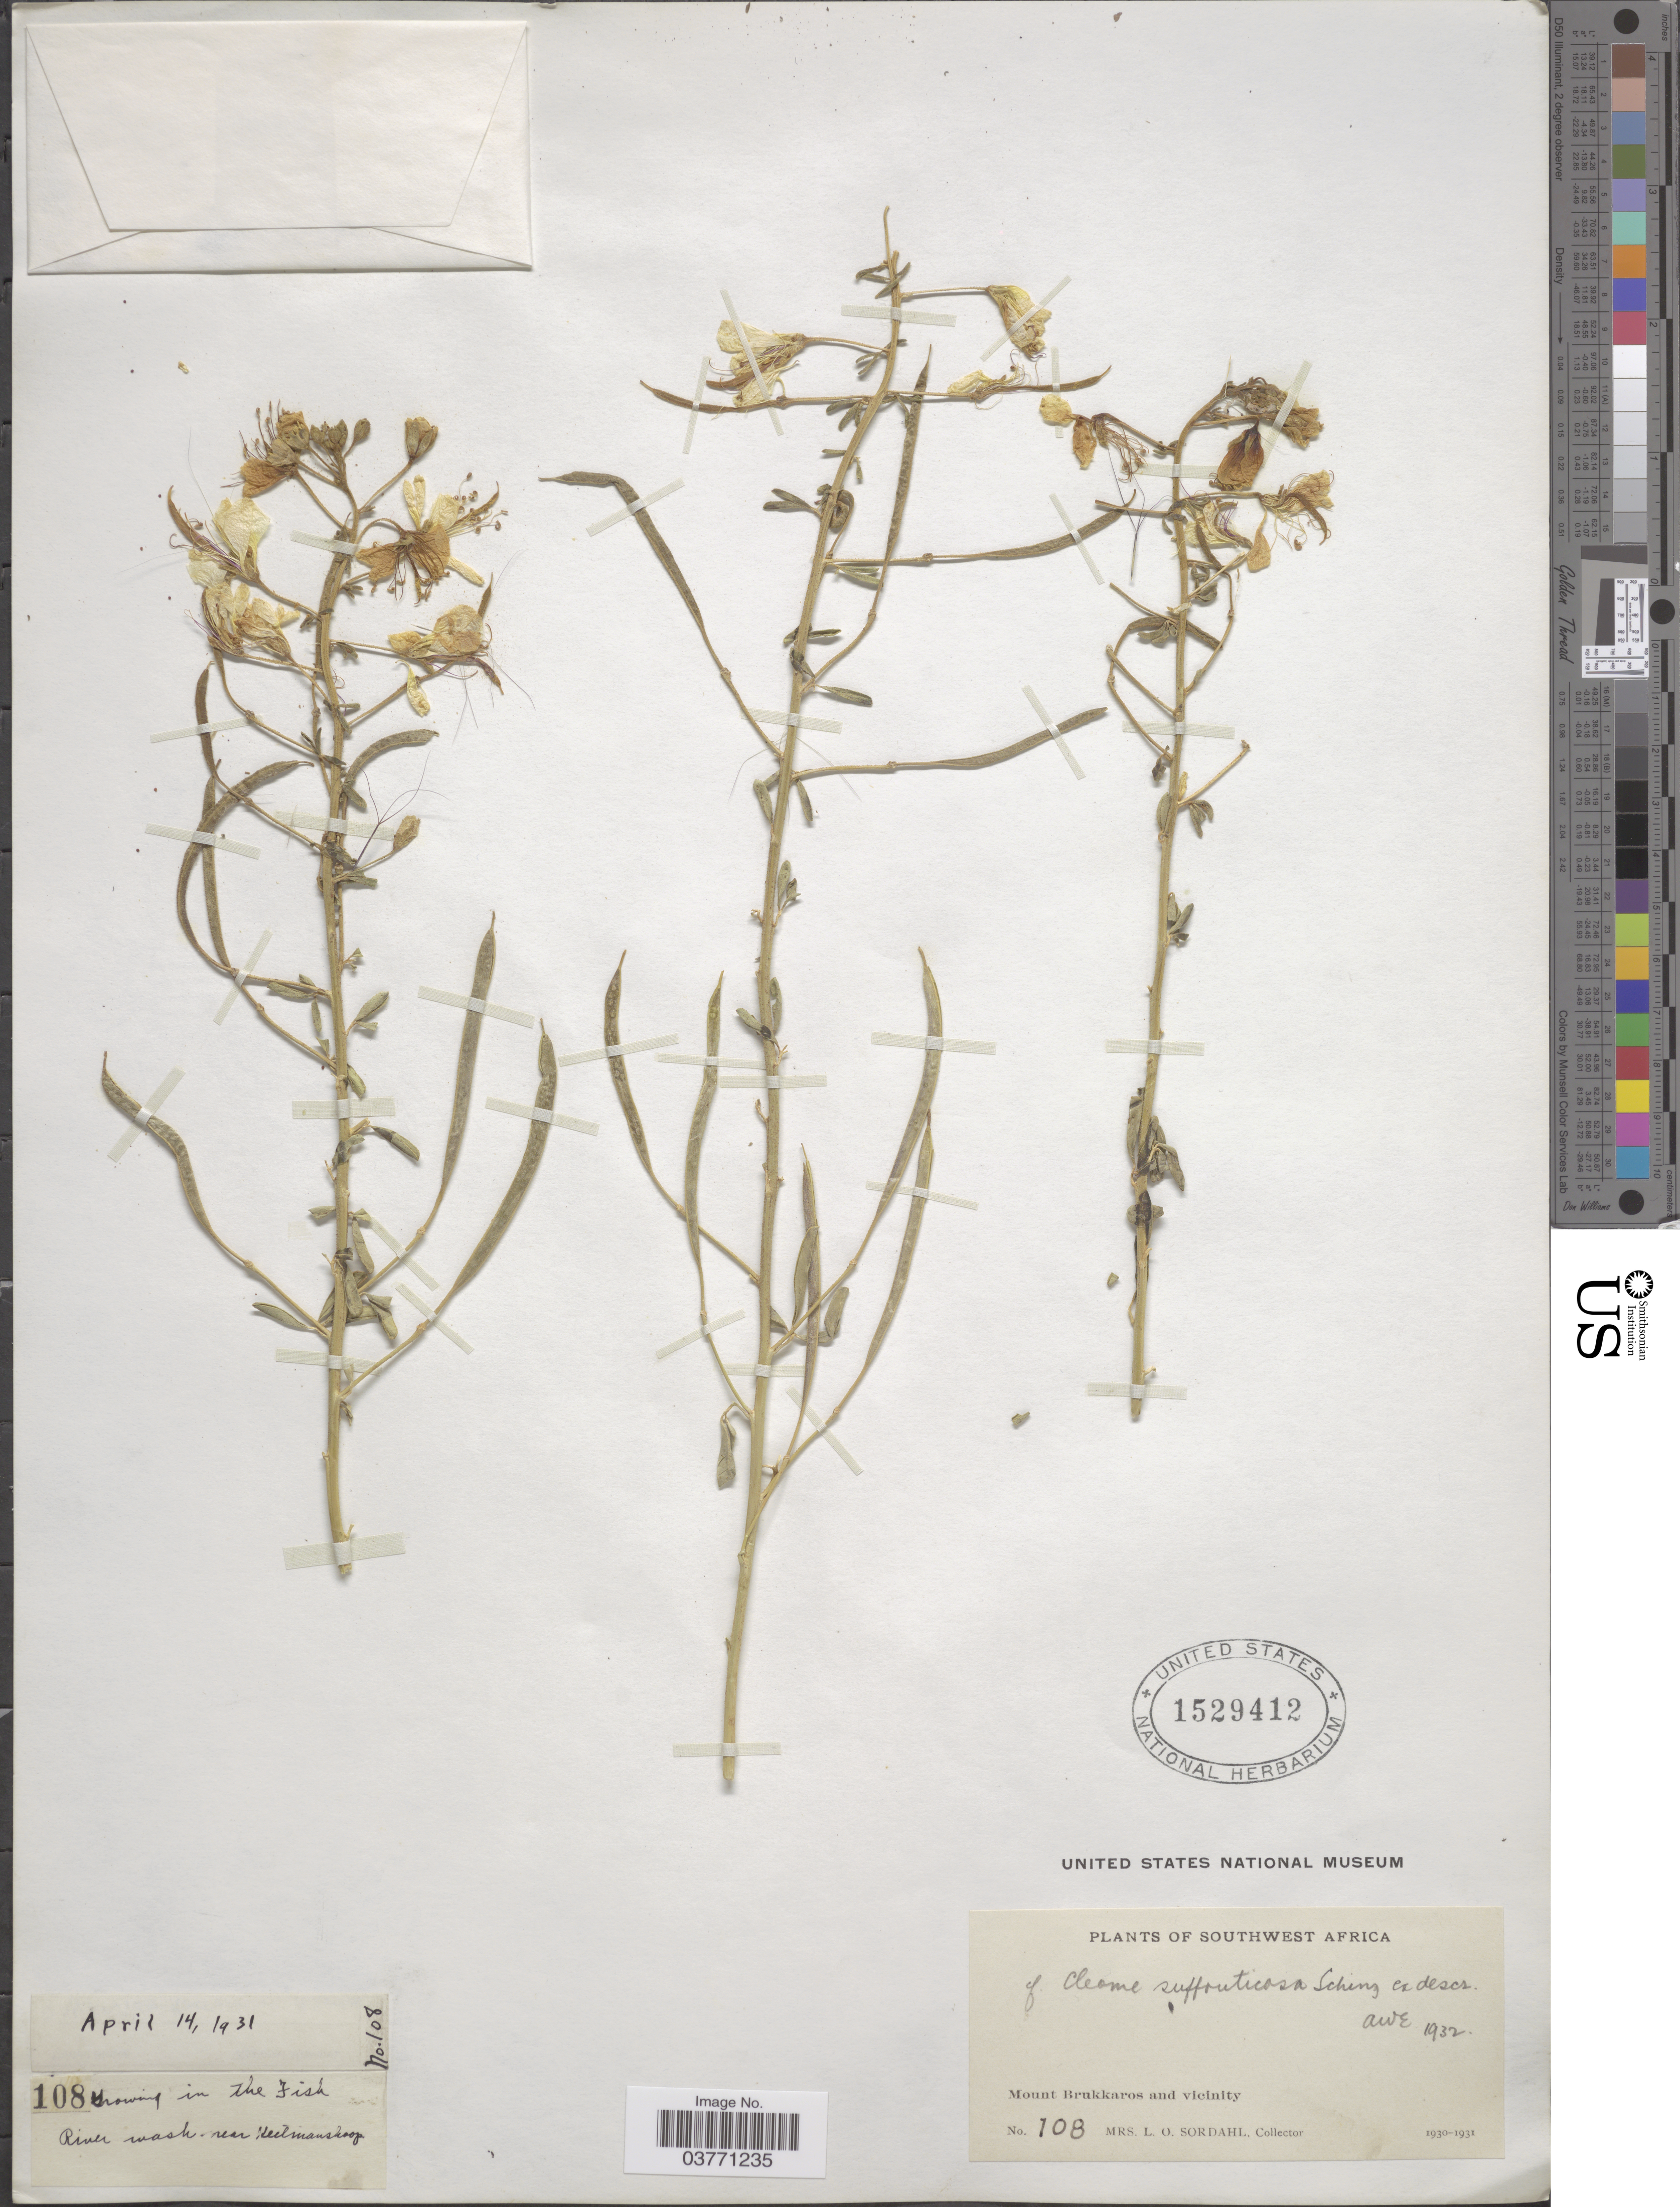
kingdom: Plantae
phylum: Tracheophyta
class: Magnoliopsida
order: Brassicales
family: Cleomaceae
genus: Kersia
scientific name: Kersia suffruticosa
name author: (Schinz) Roalson & J.C. Hall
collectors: L. Sordahl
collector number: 108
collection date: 1931-04-14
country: Namibia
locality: Southwest Africa. Mount Brukkaros and vicinity. Fish River wash. near Keetmanshoop.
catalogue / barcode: US 1529412